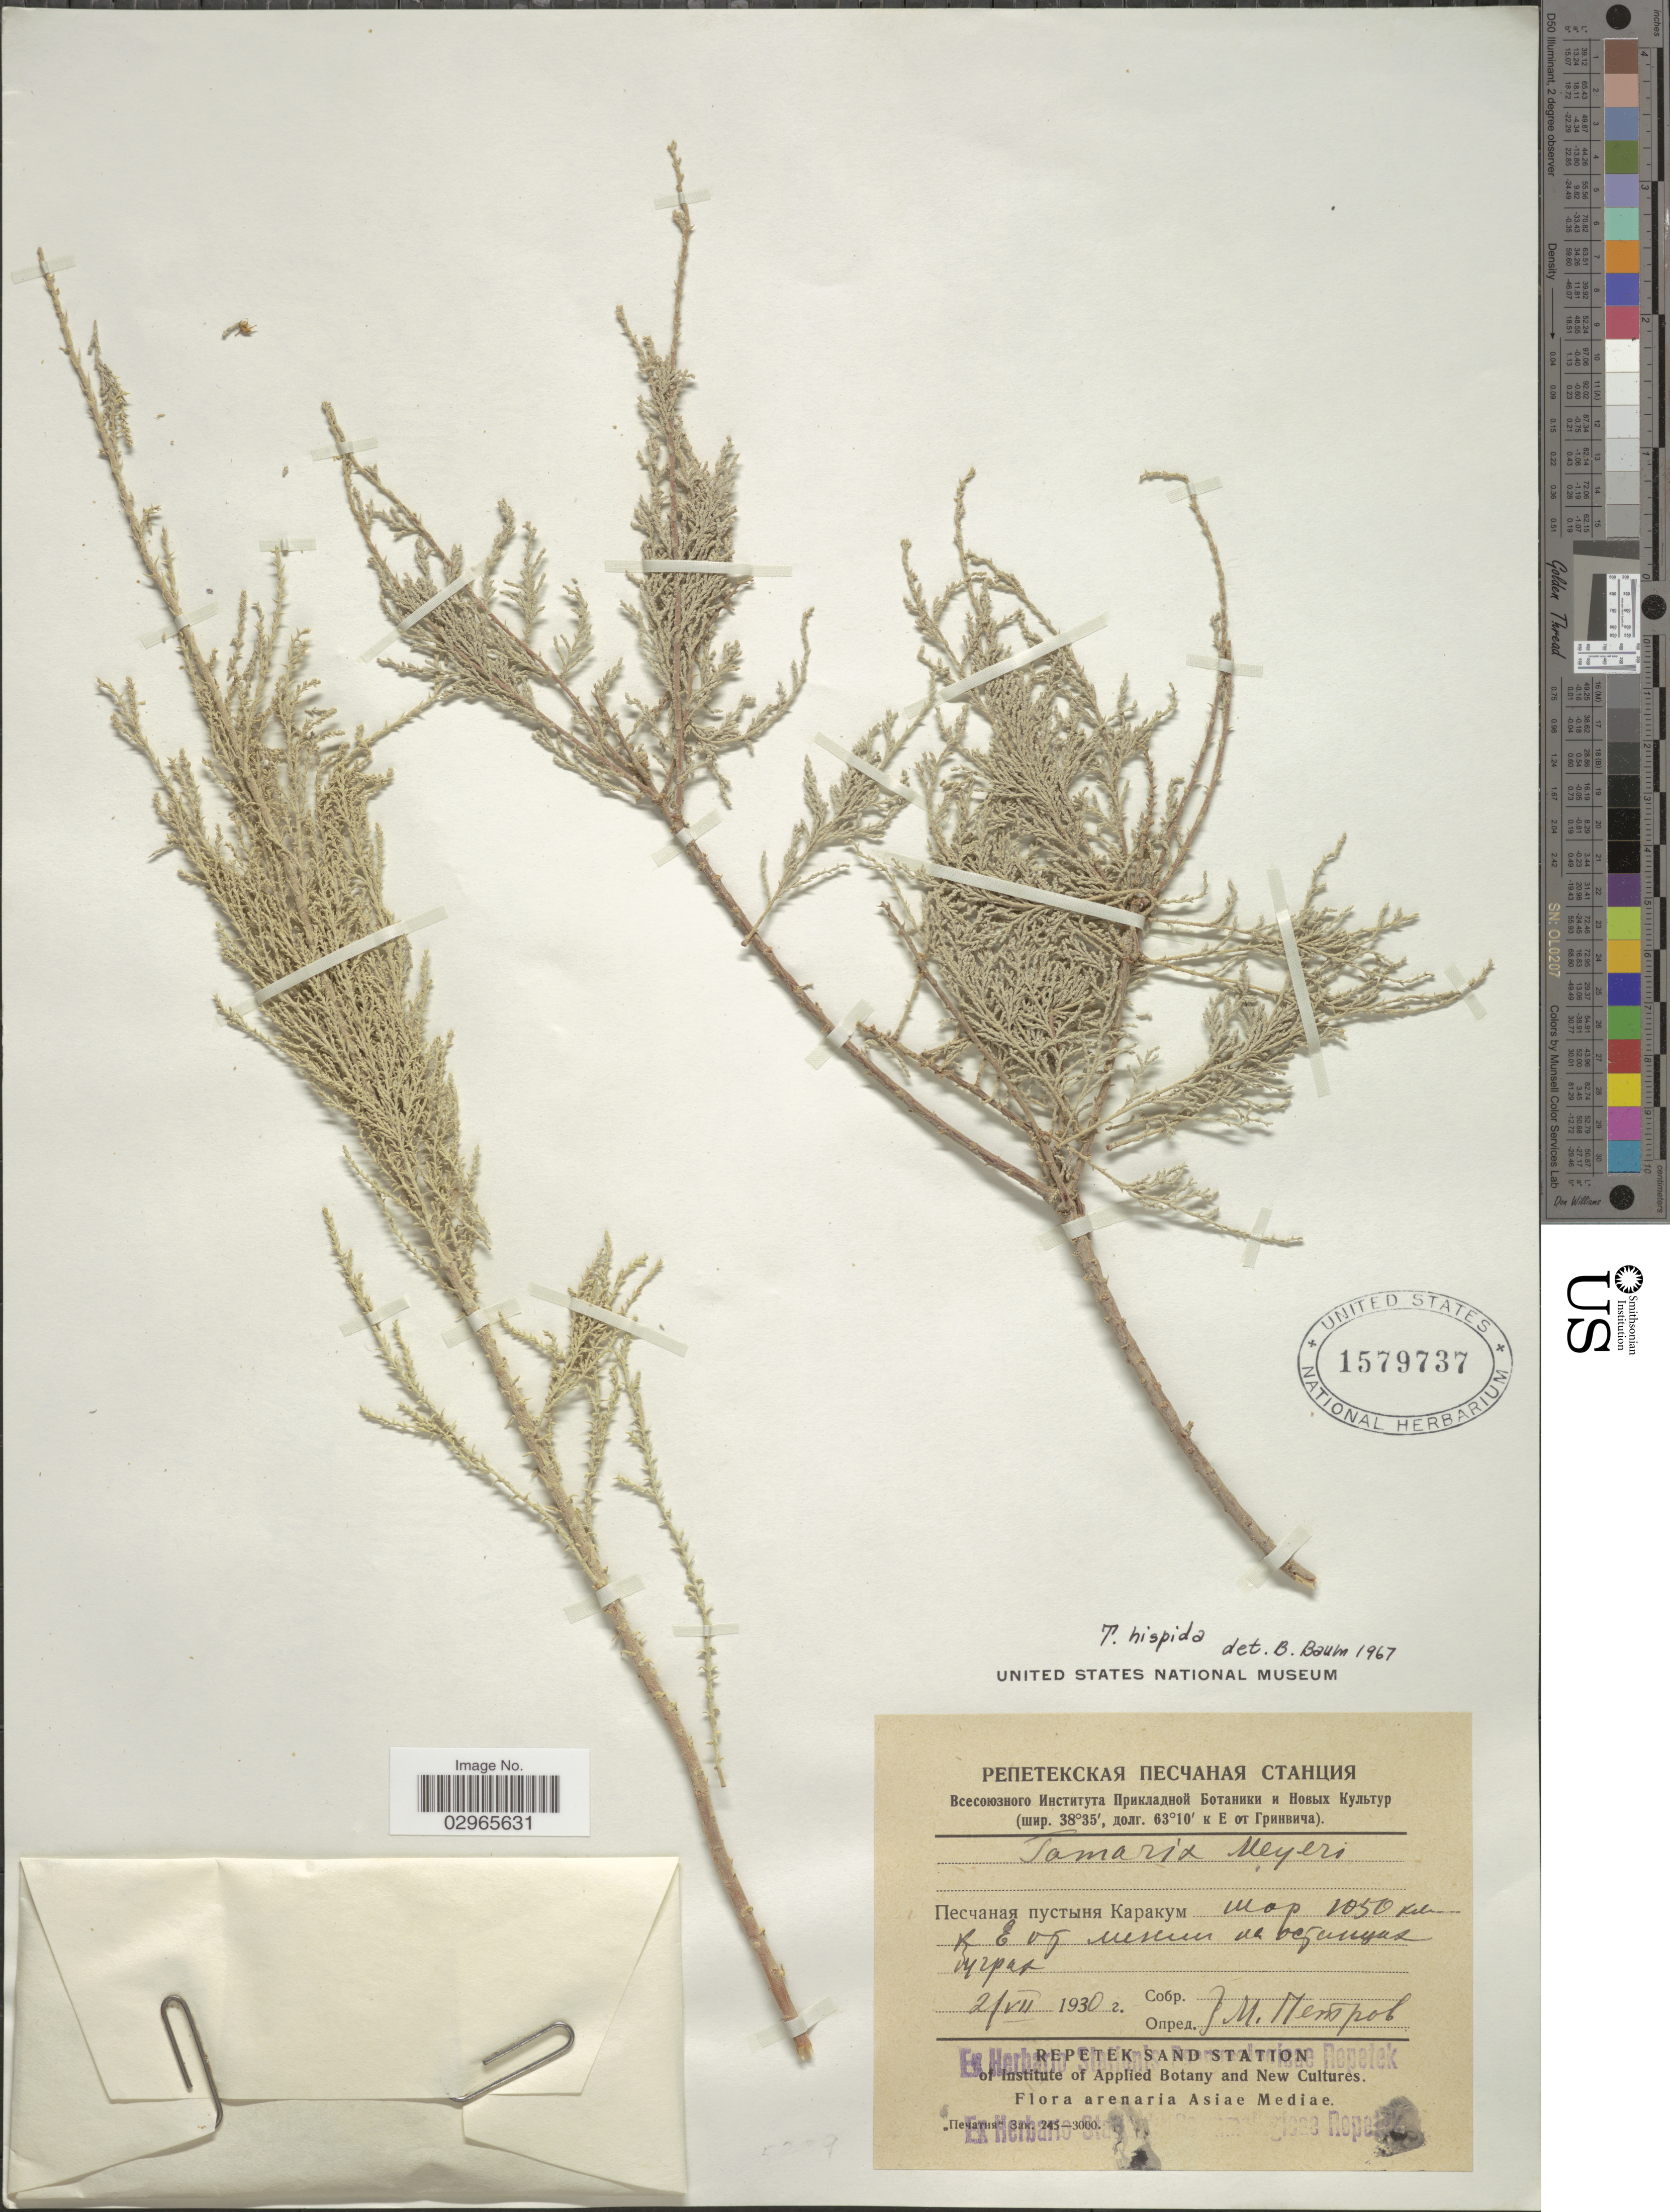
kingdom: Plantae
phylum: Tracheophyta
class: Magnoliopsida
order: Caryophyllales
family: Tamaricaceae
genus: Tamarix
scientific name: Tamarix hispida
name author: Willd.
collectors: M. Petrov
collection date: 1930-07-02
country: Turkmenistan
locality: Karakum Desert.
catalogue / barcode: US 1579737